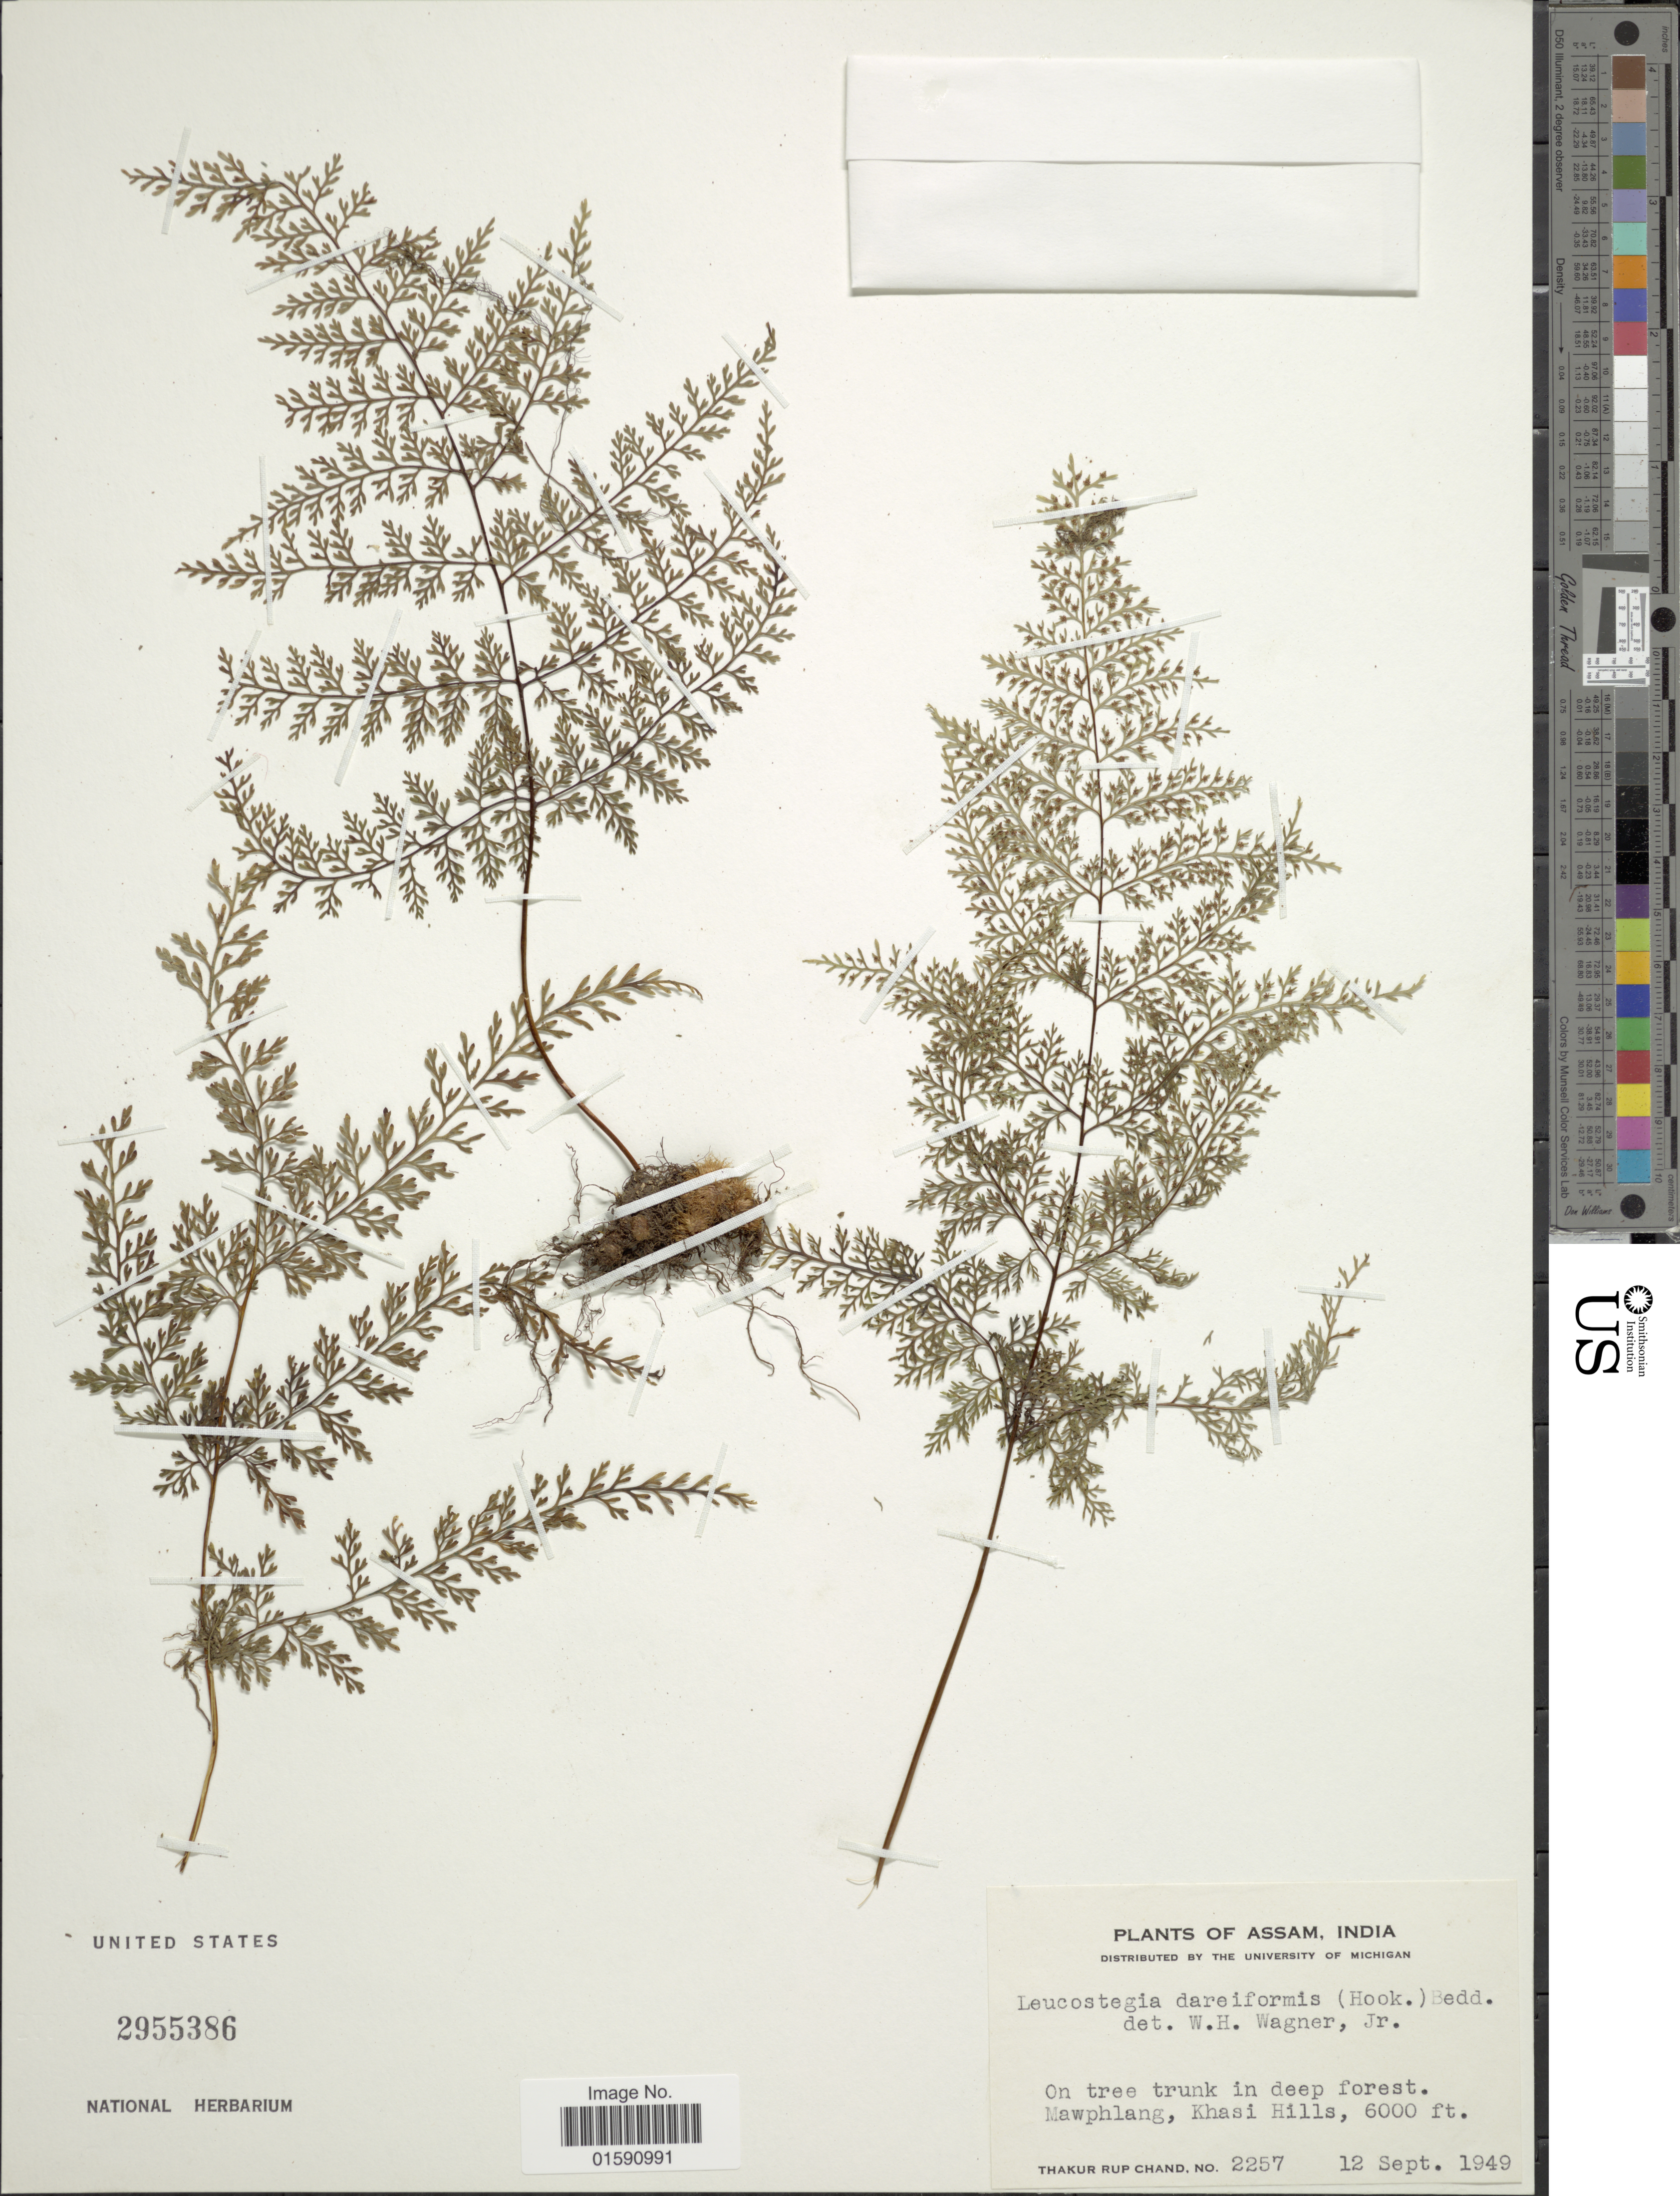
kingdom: Plantae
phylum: Tracheophyta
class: Polypodiopsida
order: Polypodiales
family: Polypodiaceae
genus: Gymnogrammitis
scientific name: Gymnogrammitis dareiformis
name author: (Hook.) Ching ex Tardieu & C. Chr.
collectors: T. R. Chand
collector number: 2257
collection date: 1949-09-12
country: India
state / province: Meghalaya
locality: Mawphlang, Khasi Hills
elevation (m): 1829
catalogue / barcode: US 2955386